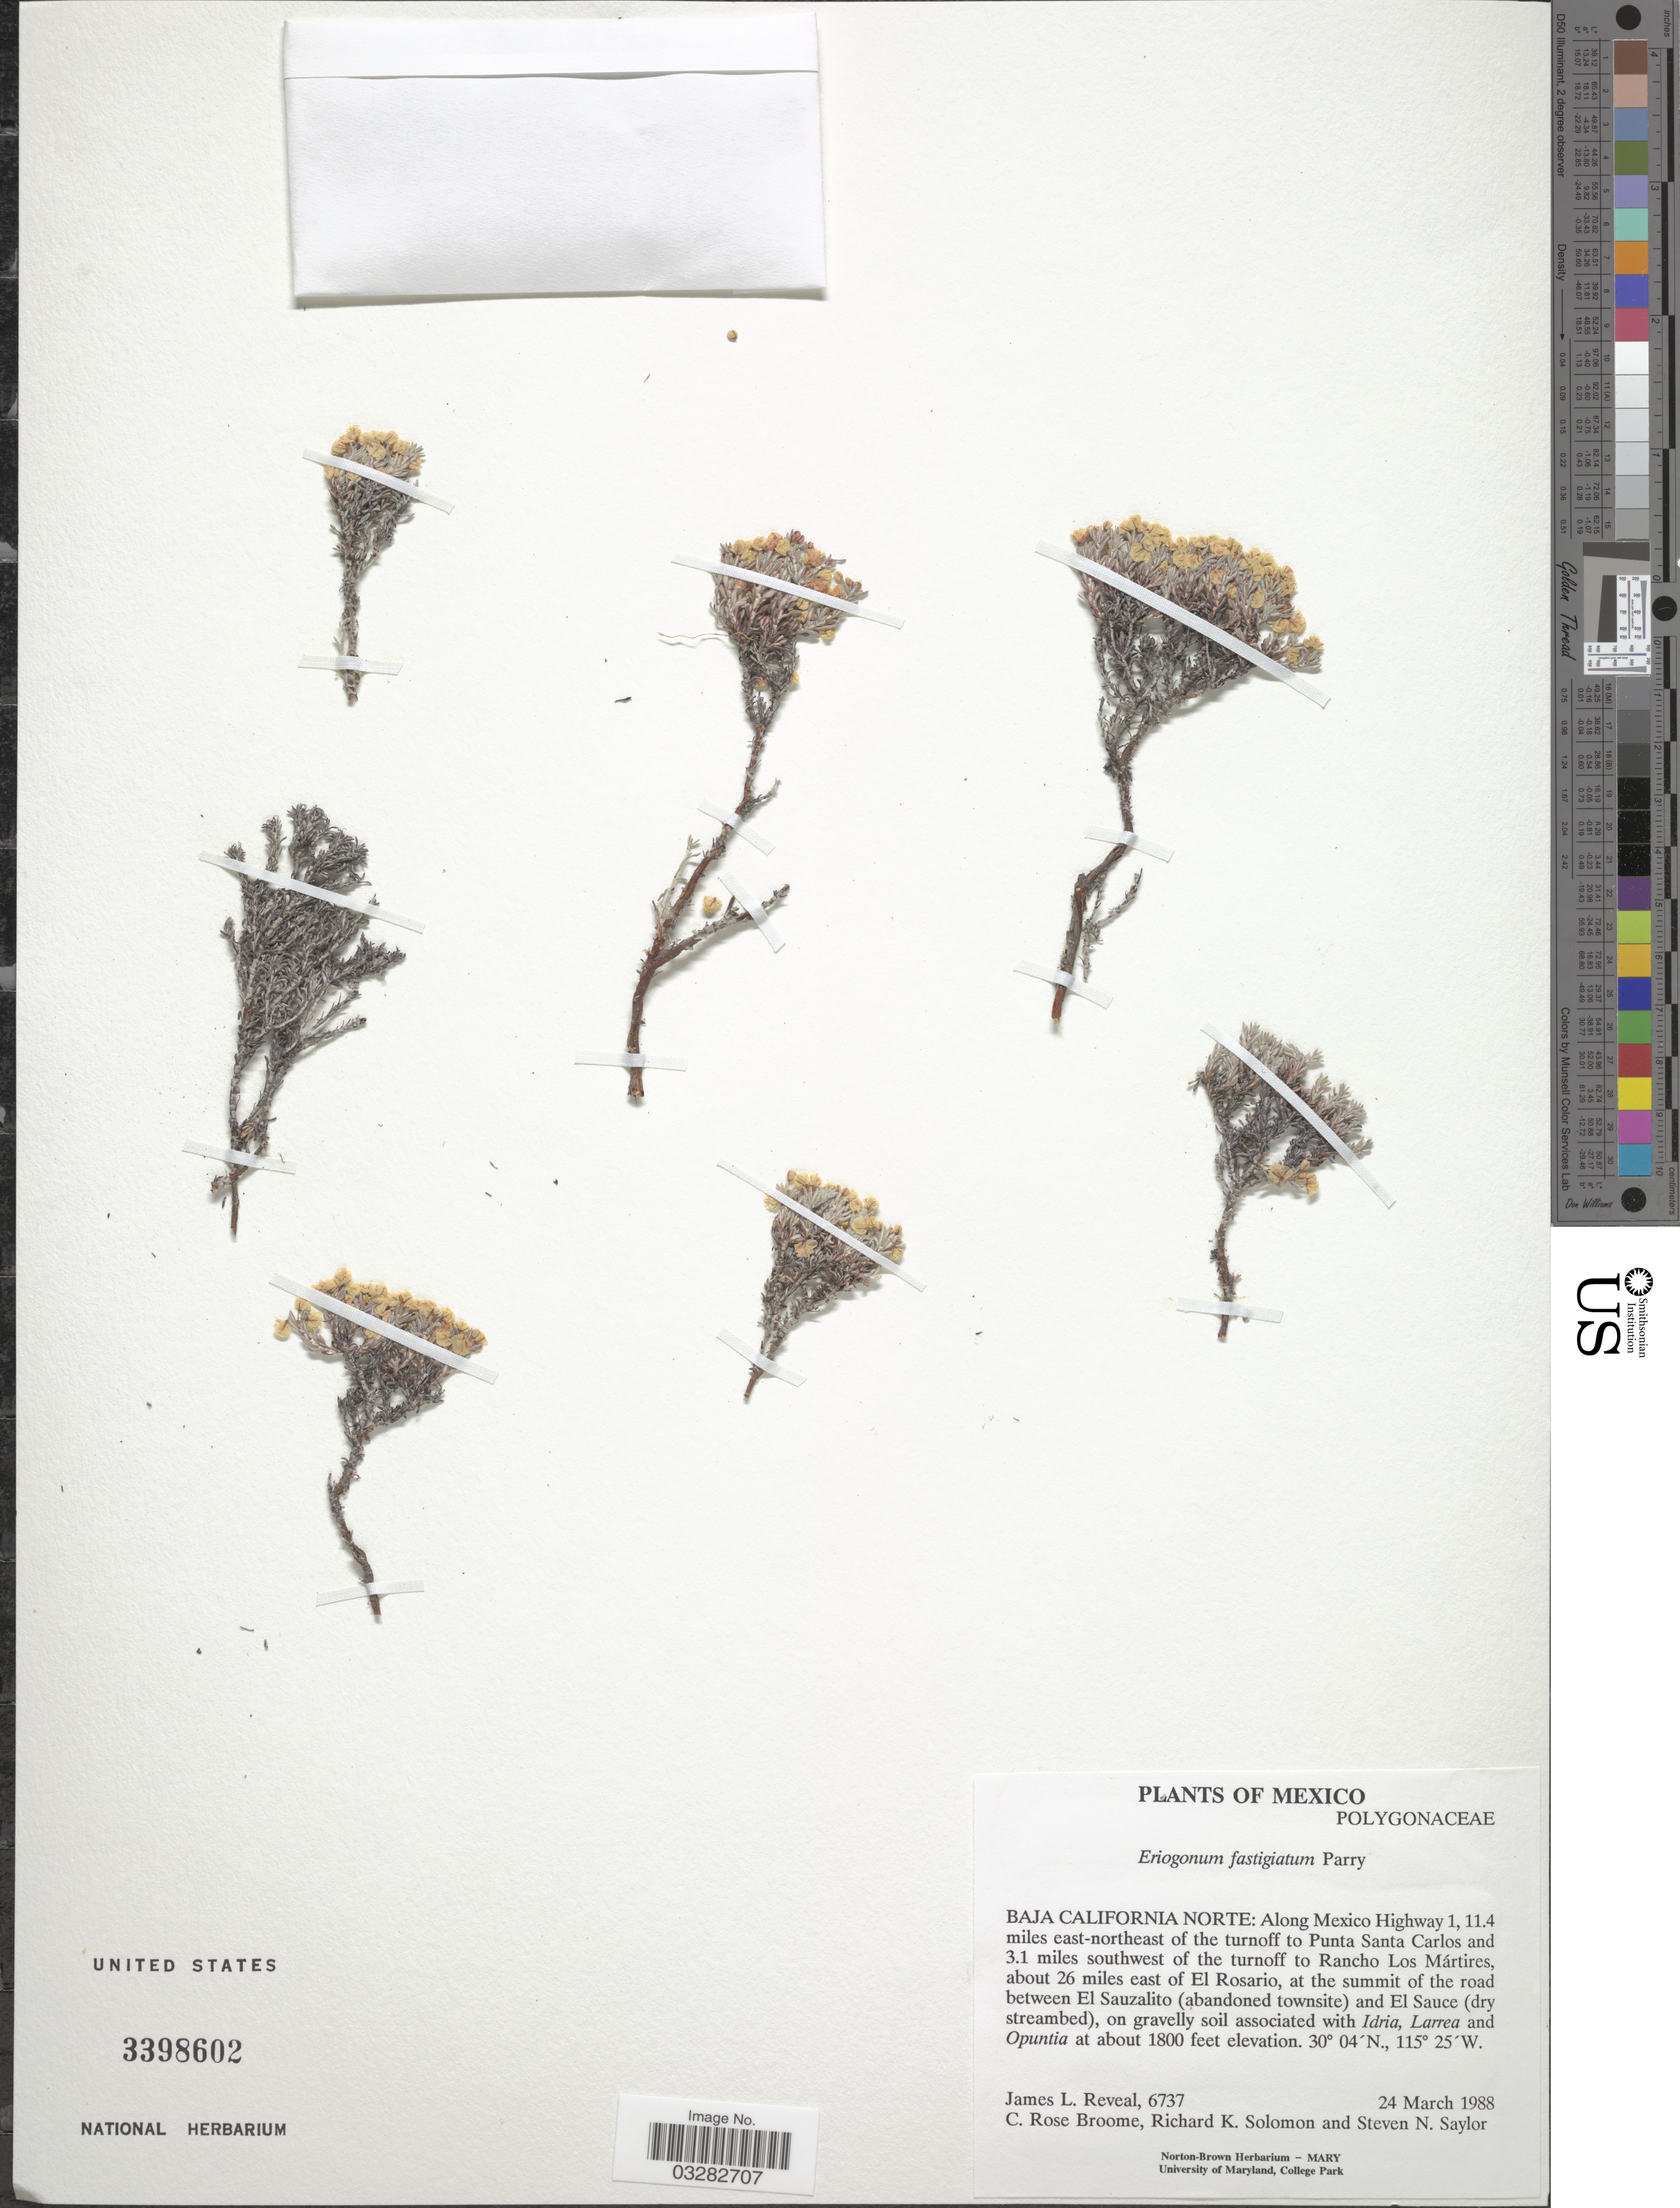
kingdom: Plantae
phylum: Tracheophyta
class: Magnoliopsida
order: Caryophyllales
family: Polygonaceae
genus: Eriogonum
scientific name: Eriogonum fastigiatum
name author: Parry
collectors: J. L. Reveal, C. R. Broome, R. Solomon & S. Saylor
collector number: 6737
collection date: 1988-03-24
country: Mexico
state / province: Baja California Norte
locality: Along Mexico Highway 1, 11.4 miles east-northeast of the turnoff to Punta Santa Carlos and 3.1 miles southwest of the turnoff to Rancho Los Mártires, about 26 miles east of El Rosario, at the summit of the road between El Sauzalito (abandoned townsite) and El Sauce (dry streambed).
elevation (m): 549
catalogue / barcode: US 3398602